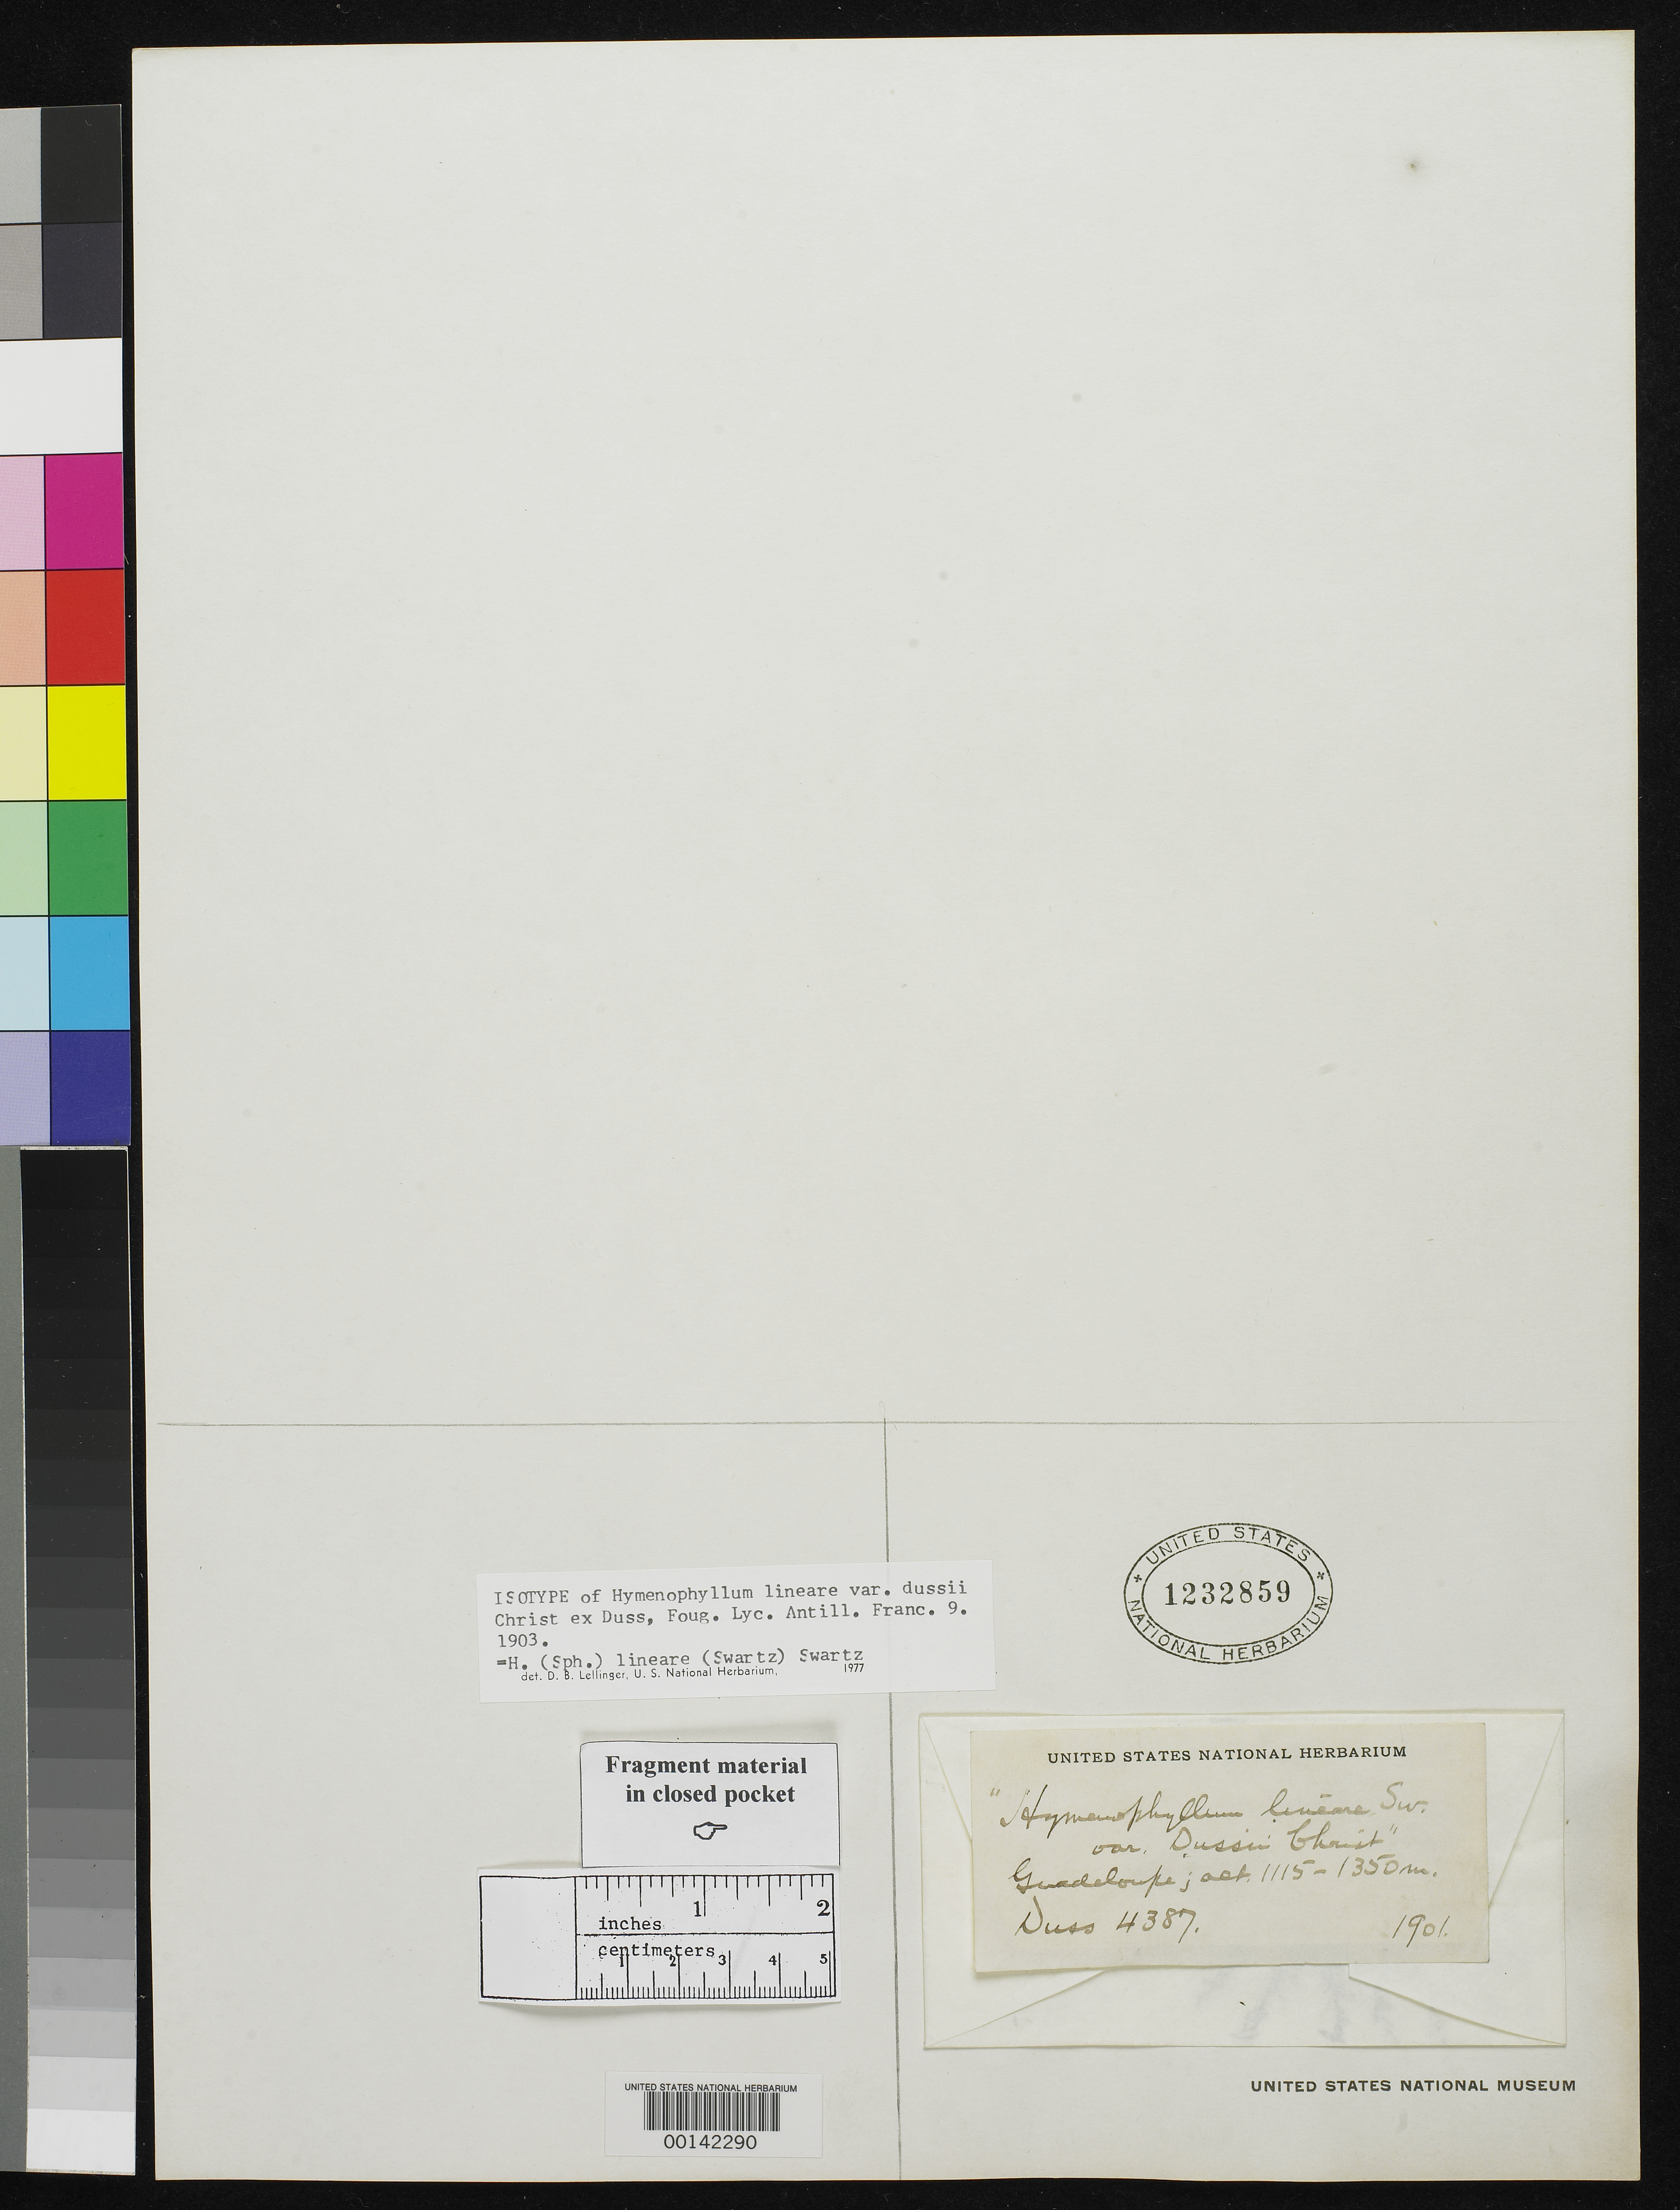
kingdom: Plantae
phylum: Tracheophyta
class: Polypodiopsida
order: Hymenophyllales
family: Hymenophyllaceae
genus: Hymenophyllum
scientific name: Hymenophyllum lineare var. dussii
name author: Christ ex Duss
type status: Isotype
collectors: Père Duss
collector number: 4387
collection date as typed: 1901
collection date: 1901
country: Guadeloupe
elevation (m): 1115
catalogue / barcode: US 1232859